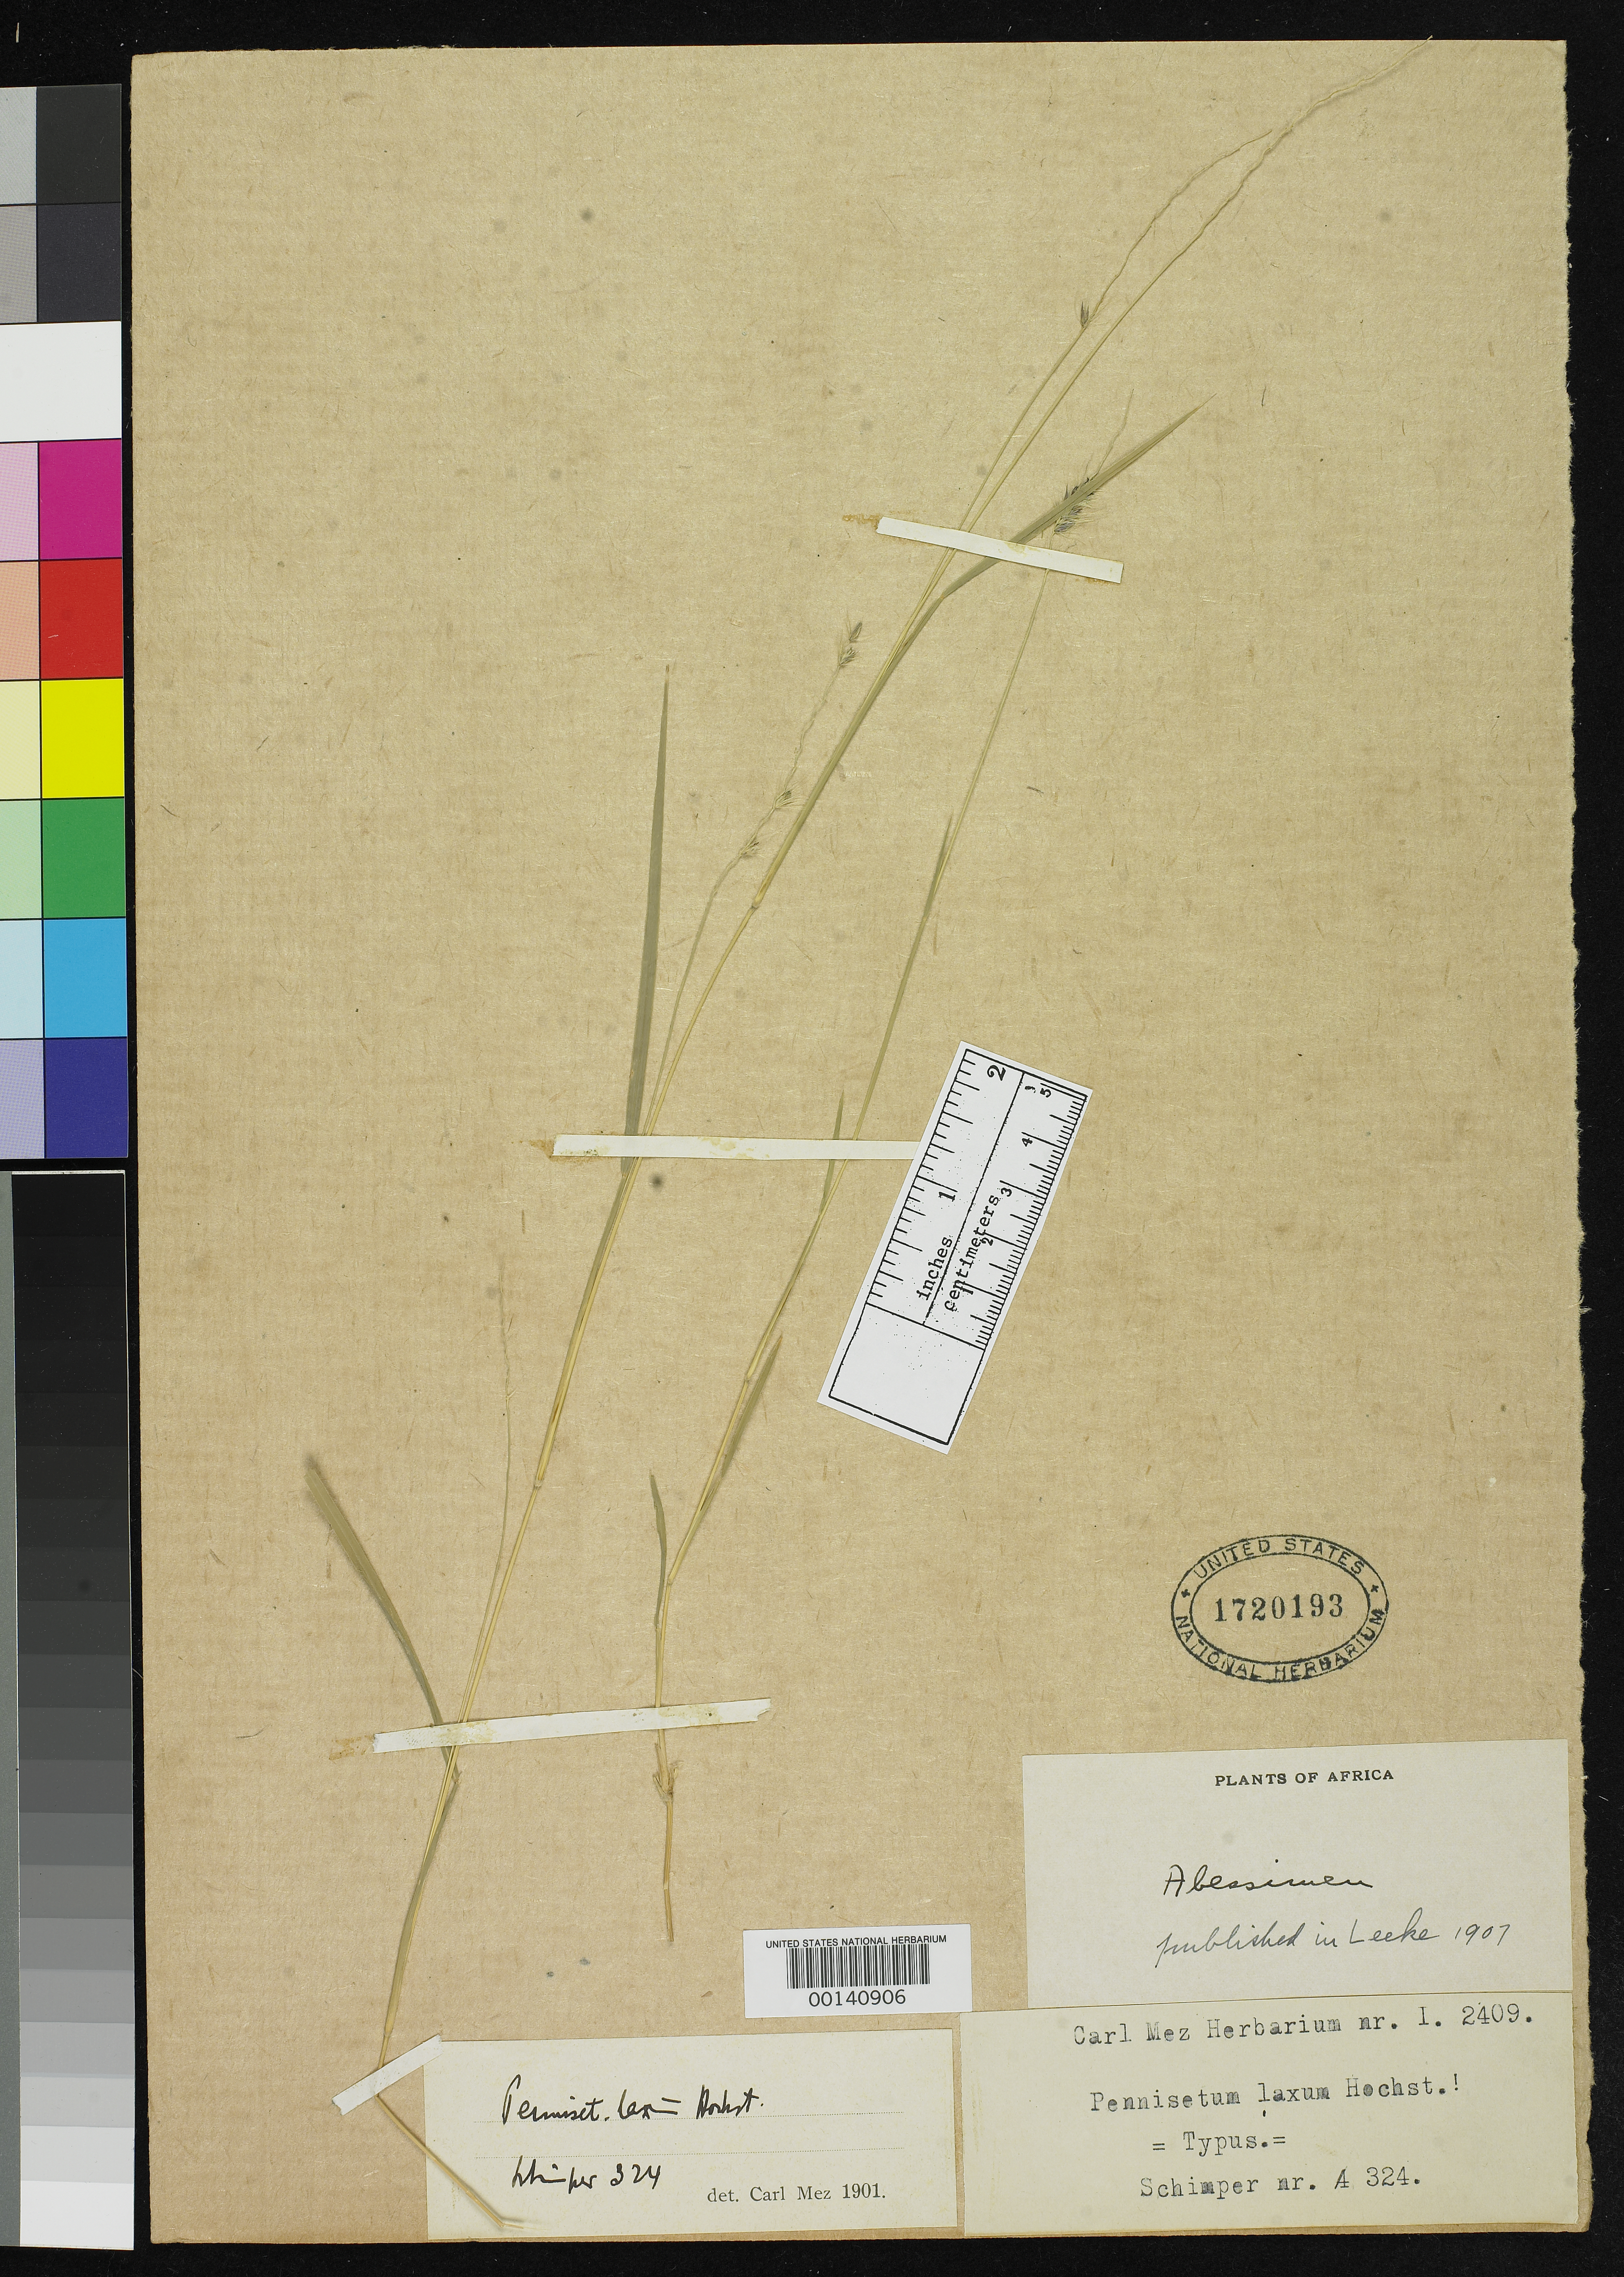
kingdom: Plantae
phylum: Tracheophyta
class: Liliopsida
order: Poales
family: Poaceae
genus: Pennisetum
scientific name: Pennisetum laxum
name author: Hochst. ex Leeke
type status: Isotype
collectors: G. W. Schimper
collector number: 324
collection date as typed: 1854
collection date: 1854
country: Ethiopia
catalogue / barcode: US 1720193